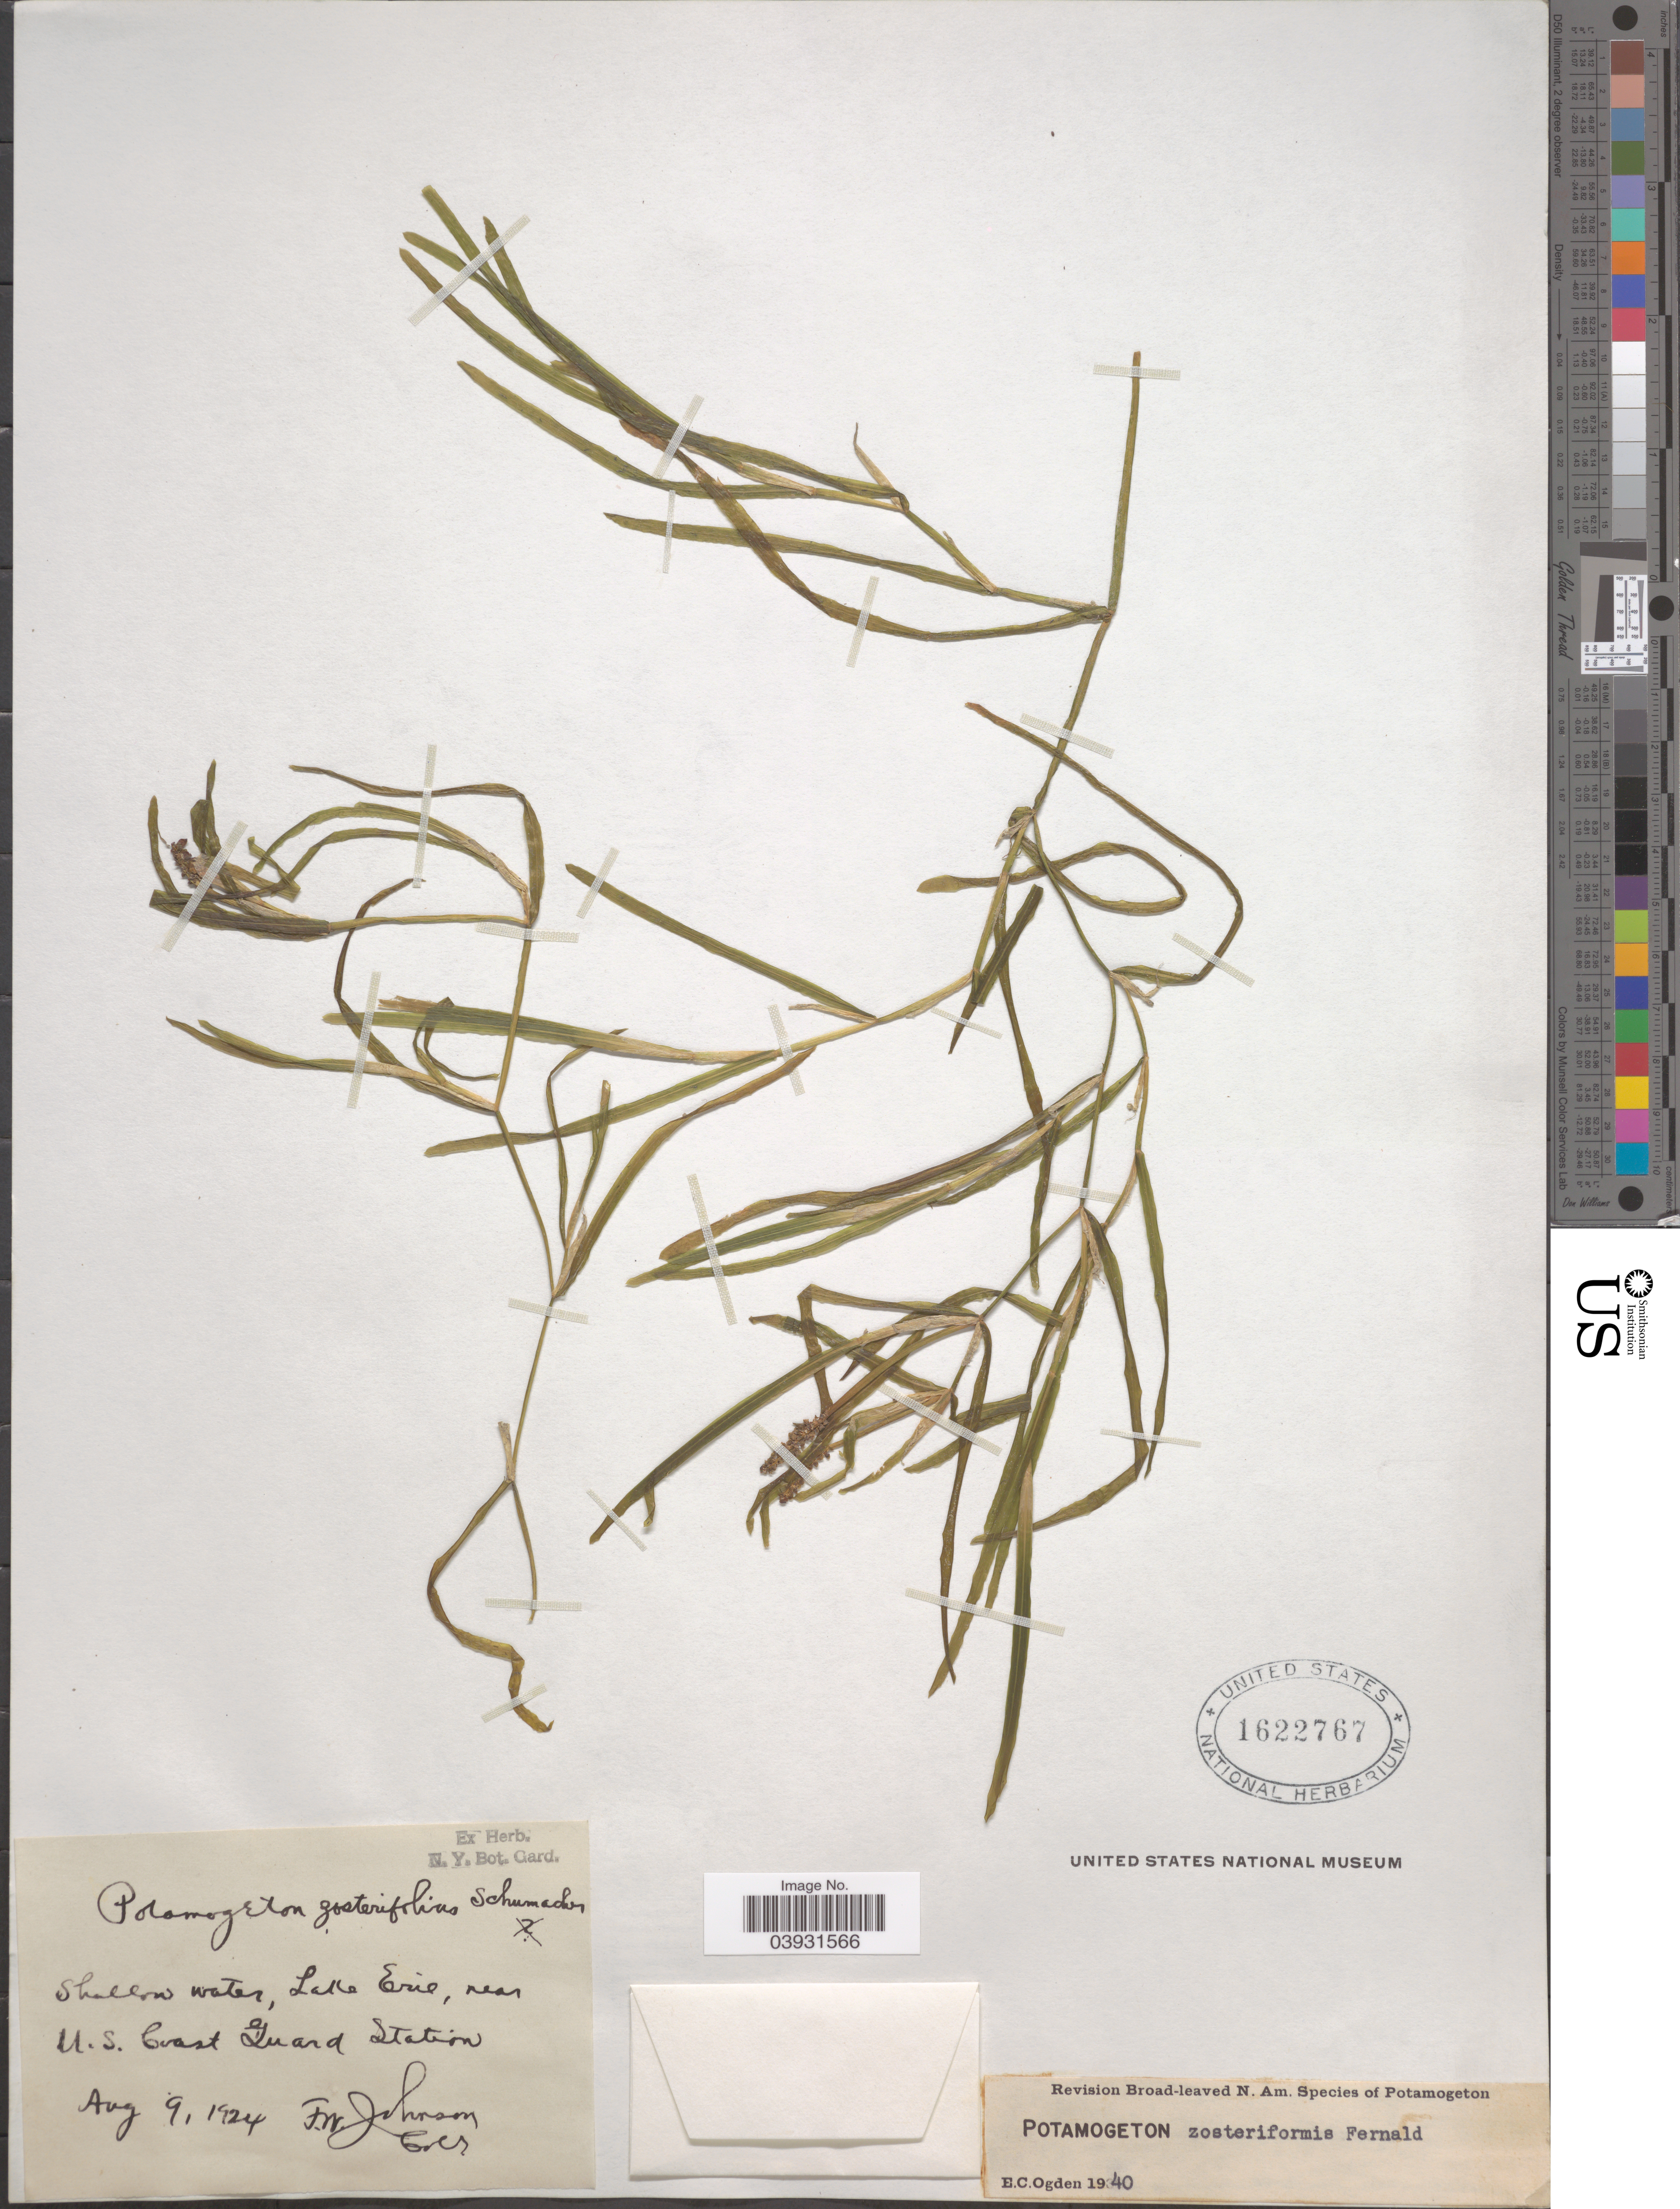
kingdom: Plantae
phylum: Tracheophyta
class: Liliopsida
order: Alismatales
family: Potamogetonaceae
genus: Potamogeton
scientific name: Potamogeton zosterifolius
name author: Schumach.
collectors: F. W. Johnson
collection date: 1924-08-09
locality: Lake Erie, near U.S. Coast Guard Station.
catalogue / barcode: US 1622767